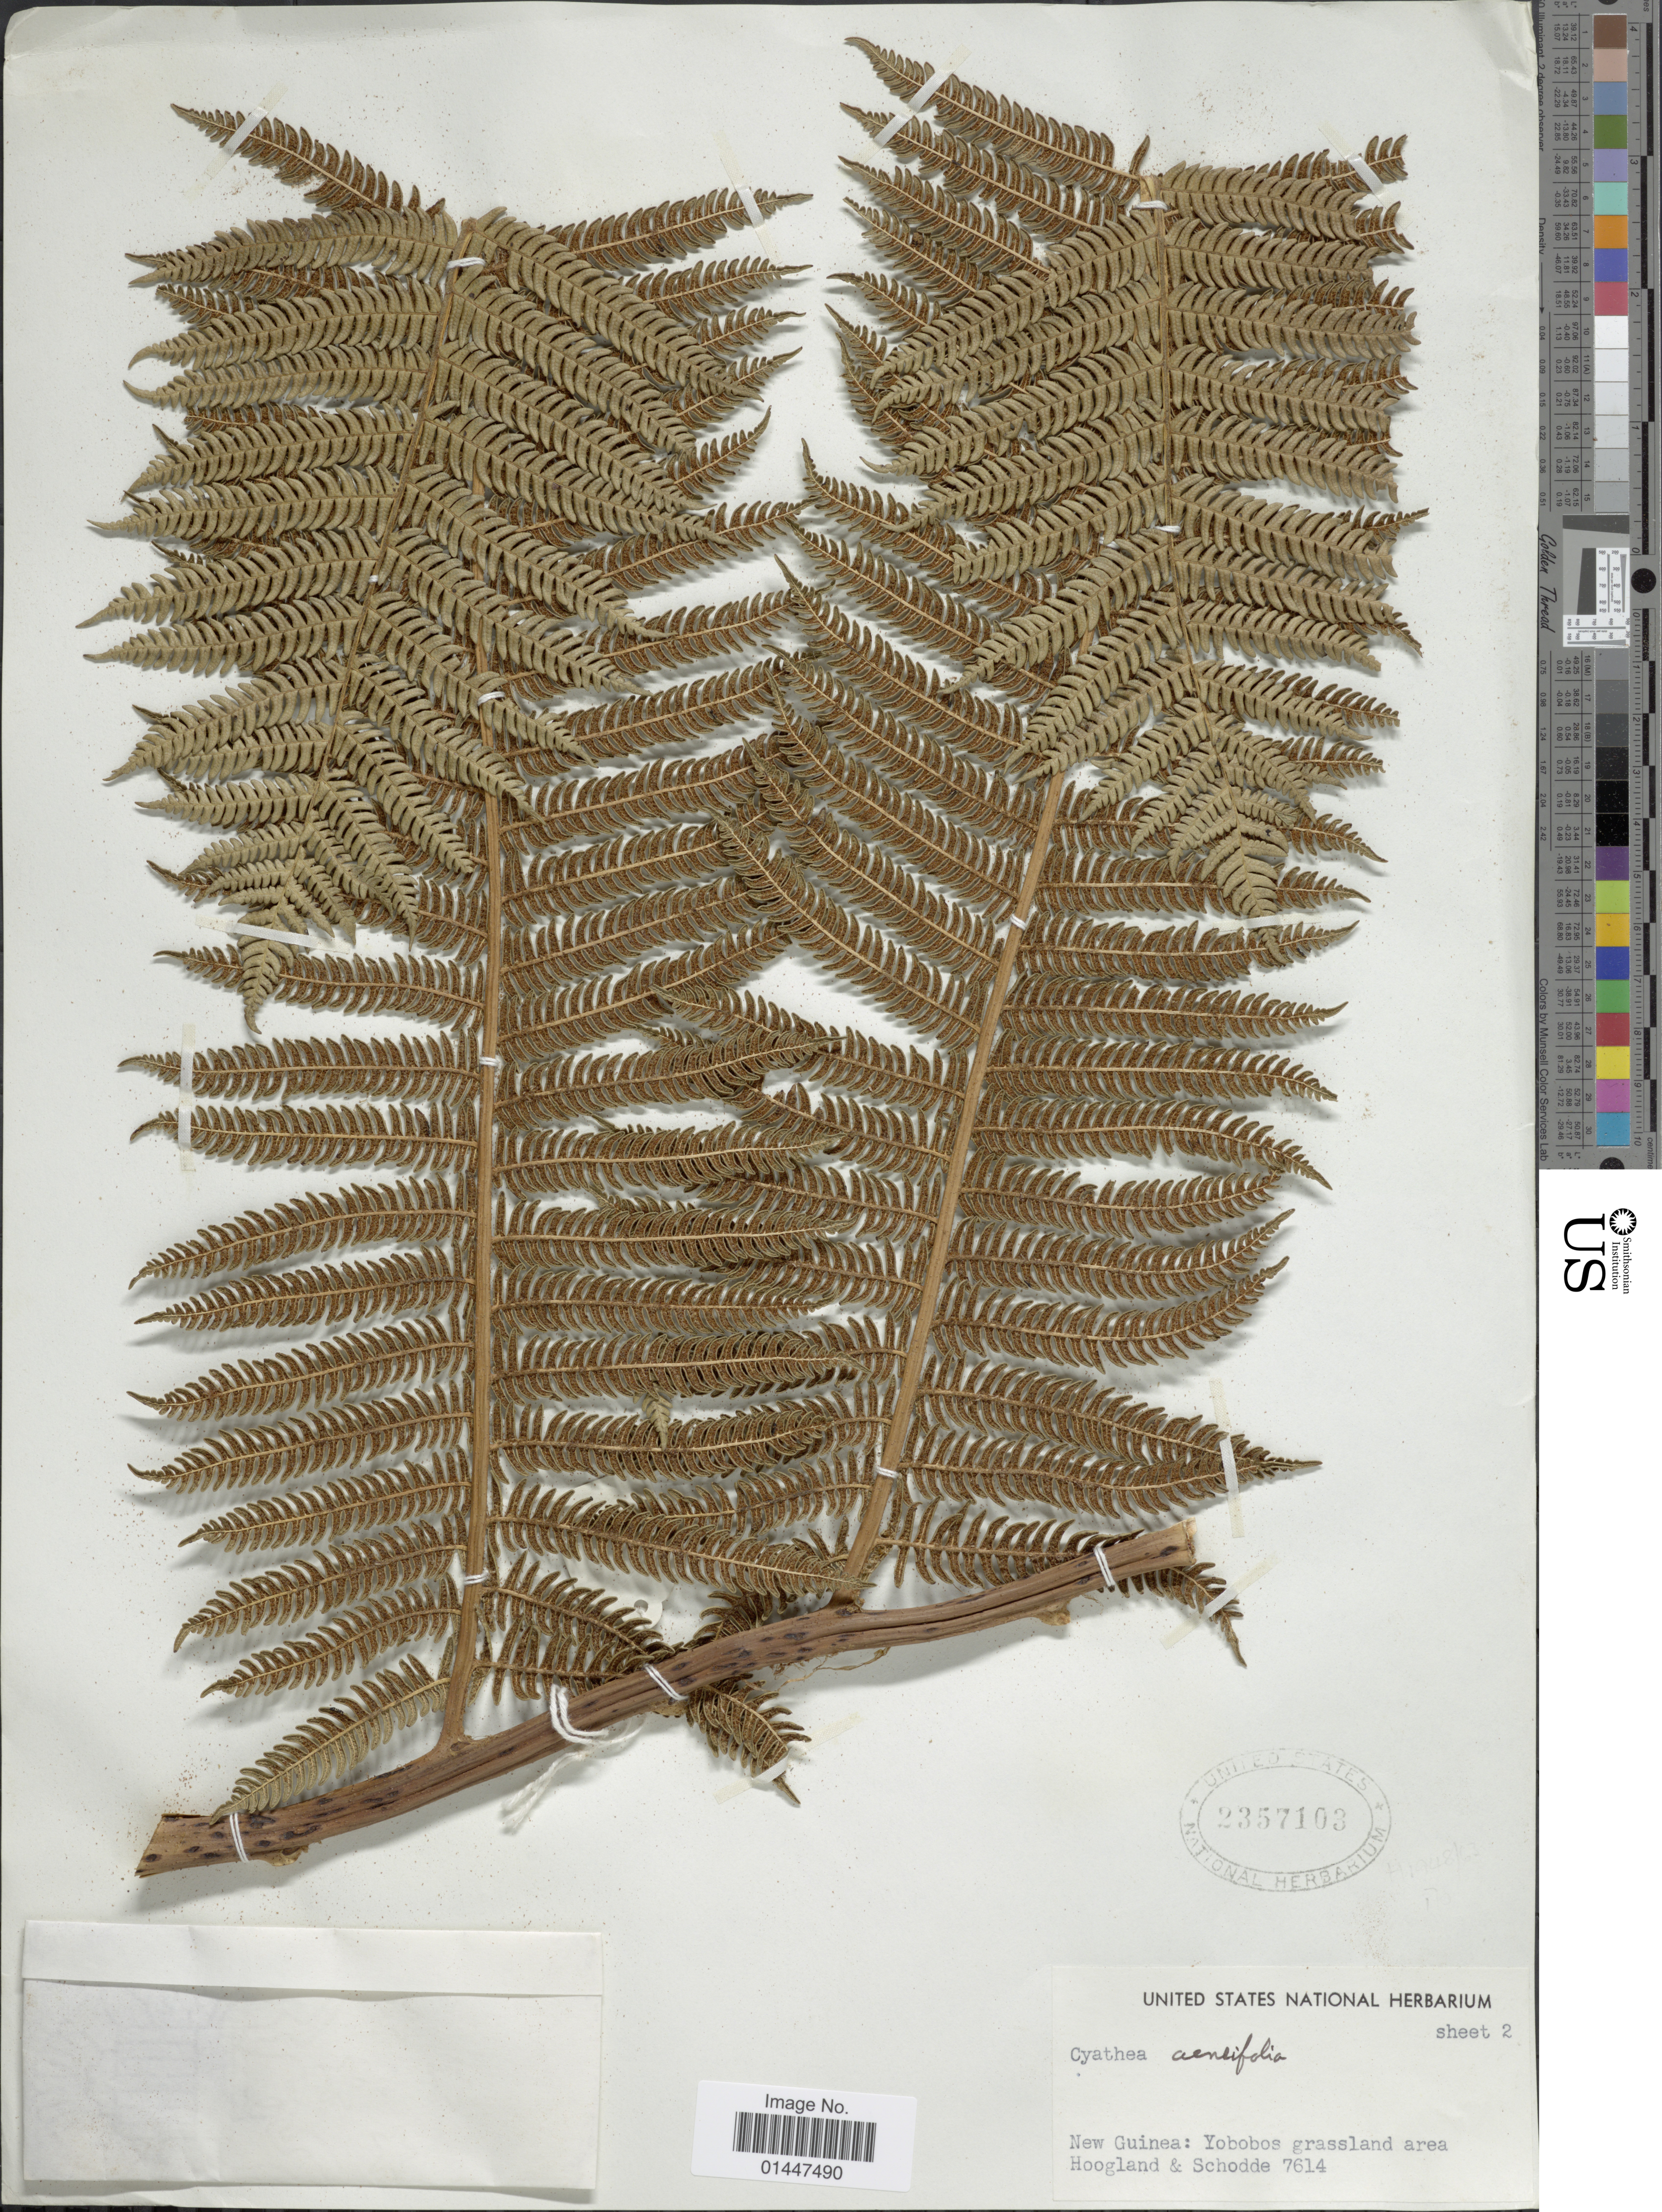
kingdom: Plantae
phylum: Tracheophyta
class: Polypodiopsida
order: Cyatheales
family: Cyatheaceae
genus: Sphaeropteris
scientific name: Sphaeropteris aeneifolia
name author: (Alderw.) R.M. Tryon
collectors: R. D. Hoogland & Schodde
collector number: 7614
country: Papua New Guinea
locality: New Guinea: Yobobos grassland area.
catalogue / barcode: US 2357103